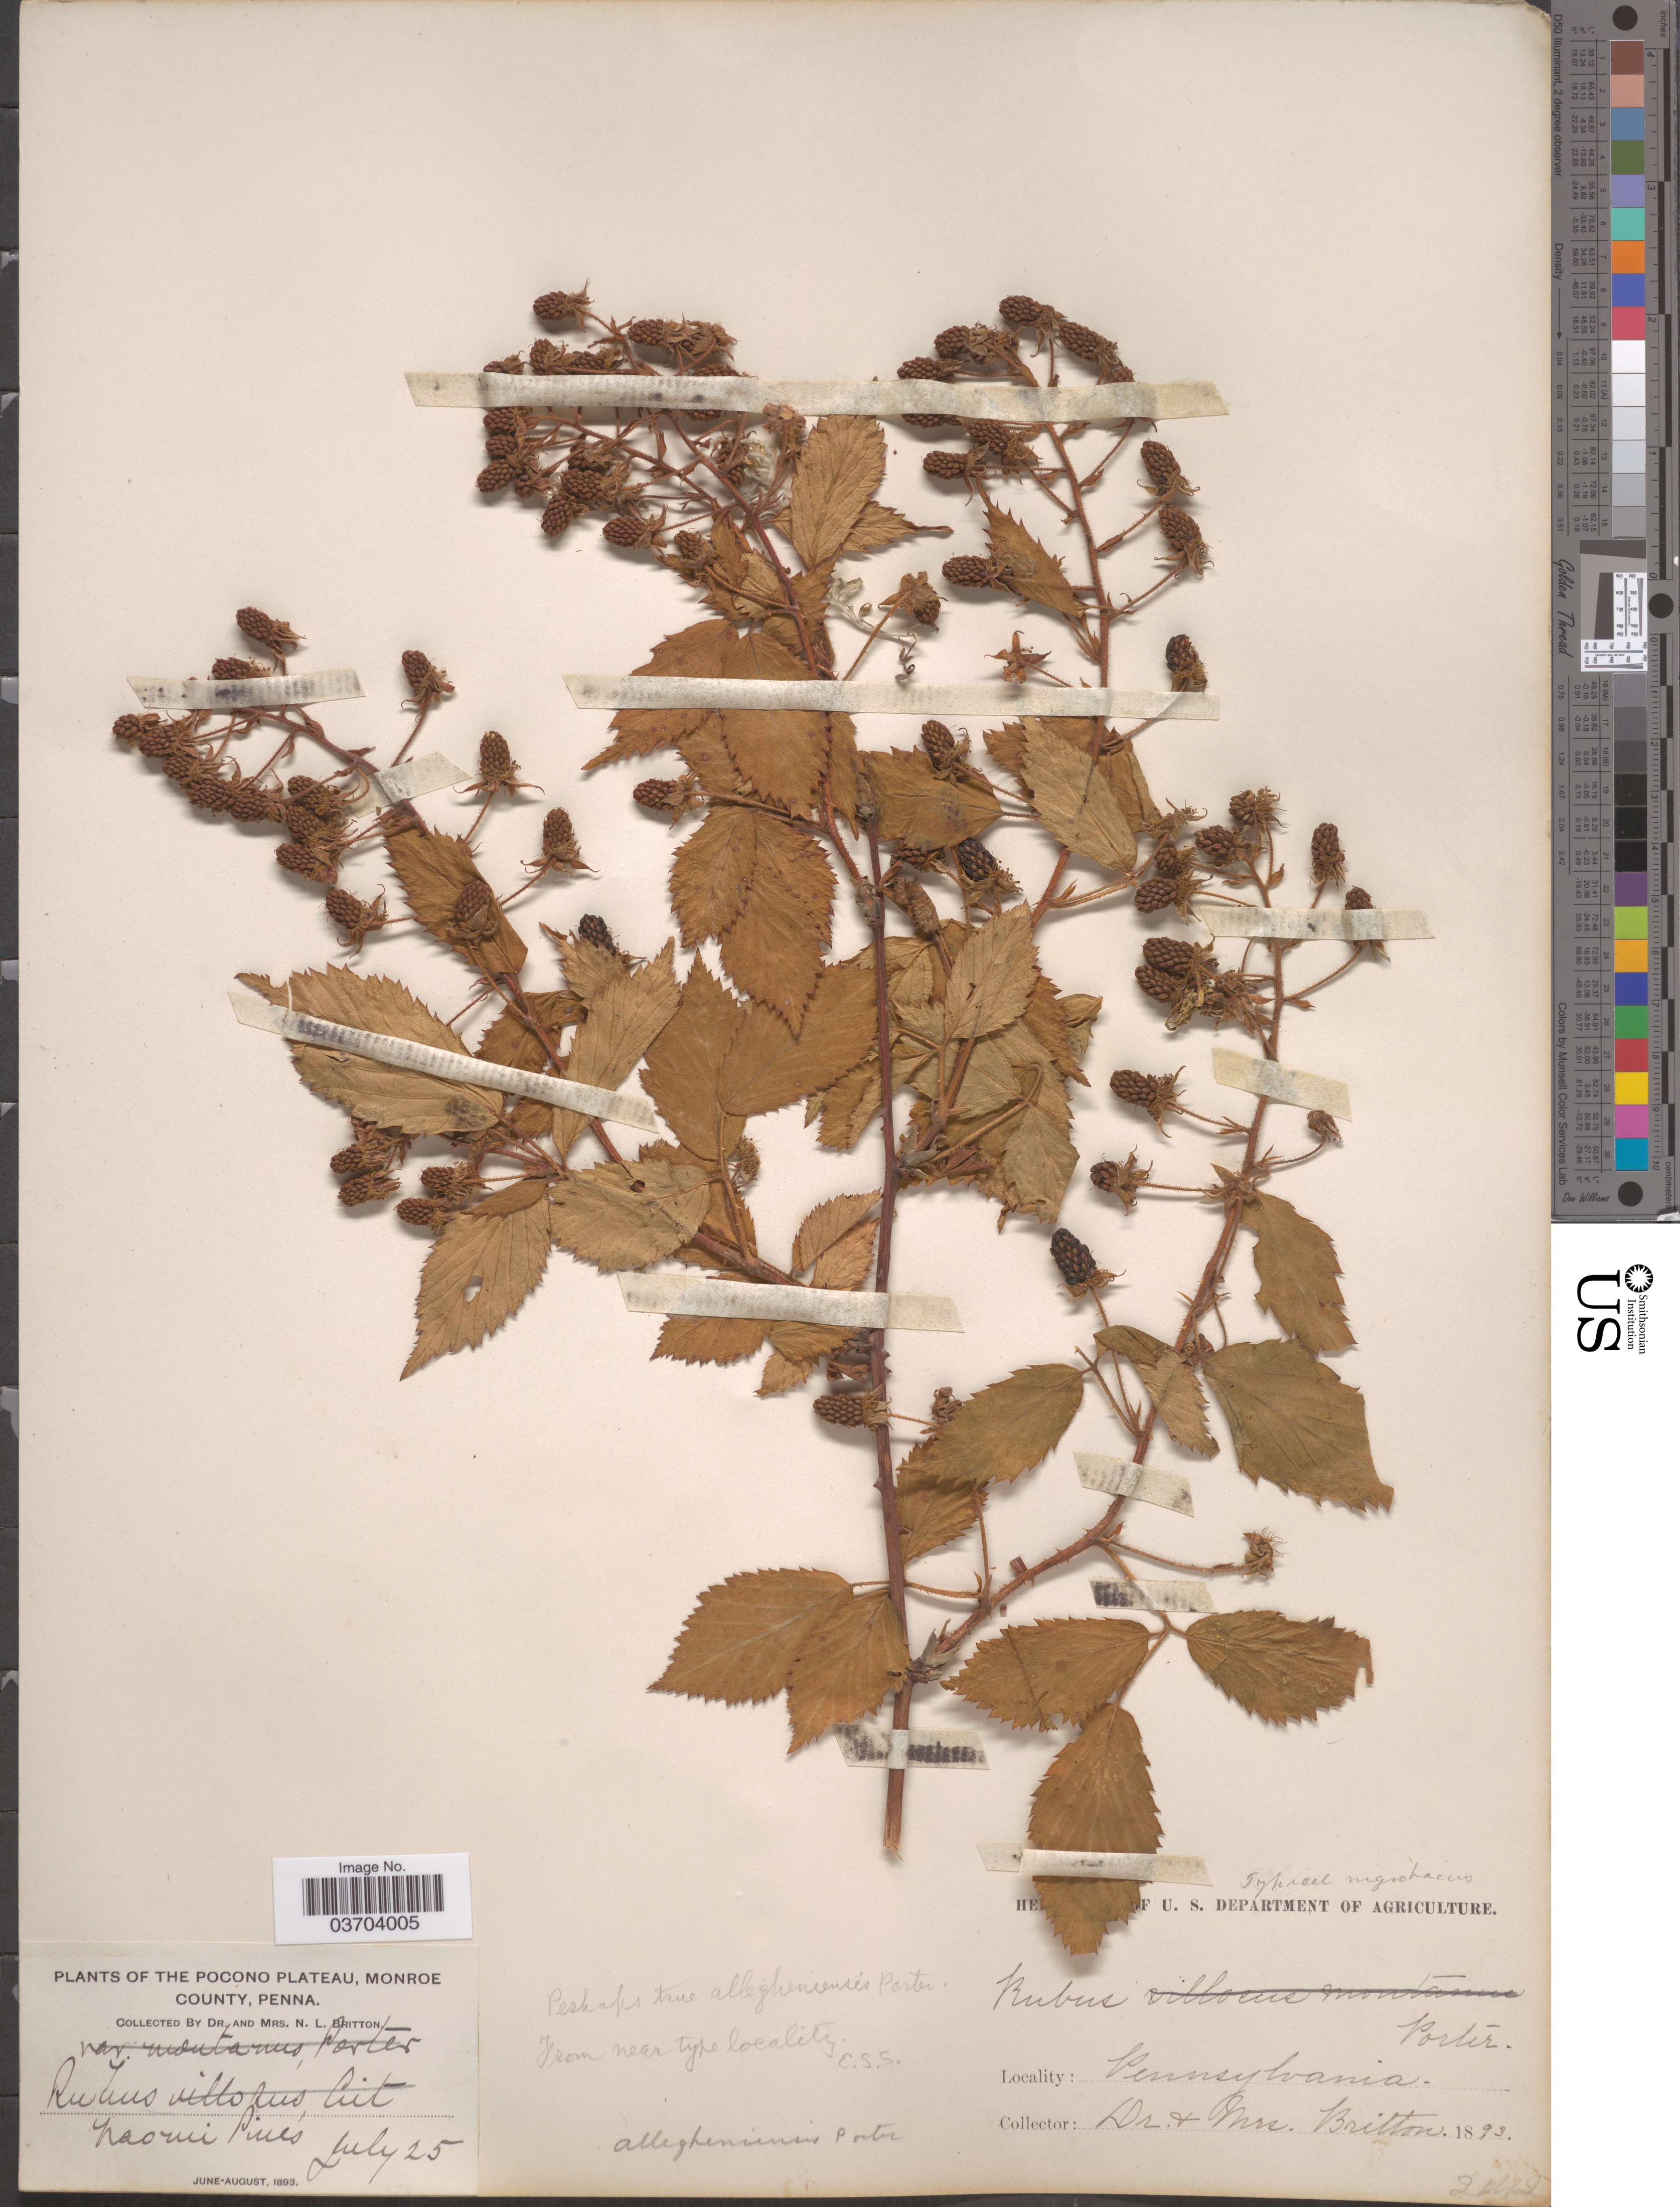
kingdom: Plantae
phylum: Tracheophyta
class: Magnoliopsida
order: Rosales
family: Rosaceae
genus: Rubus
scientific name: Rubus allegheniensis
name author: Porter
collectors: N. Britton & E. G. Britton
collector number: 2142*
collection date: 1893-07-25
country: United States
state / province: Pennsylvania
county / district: Monroe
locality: The Pocono Plateau